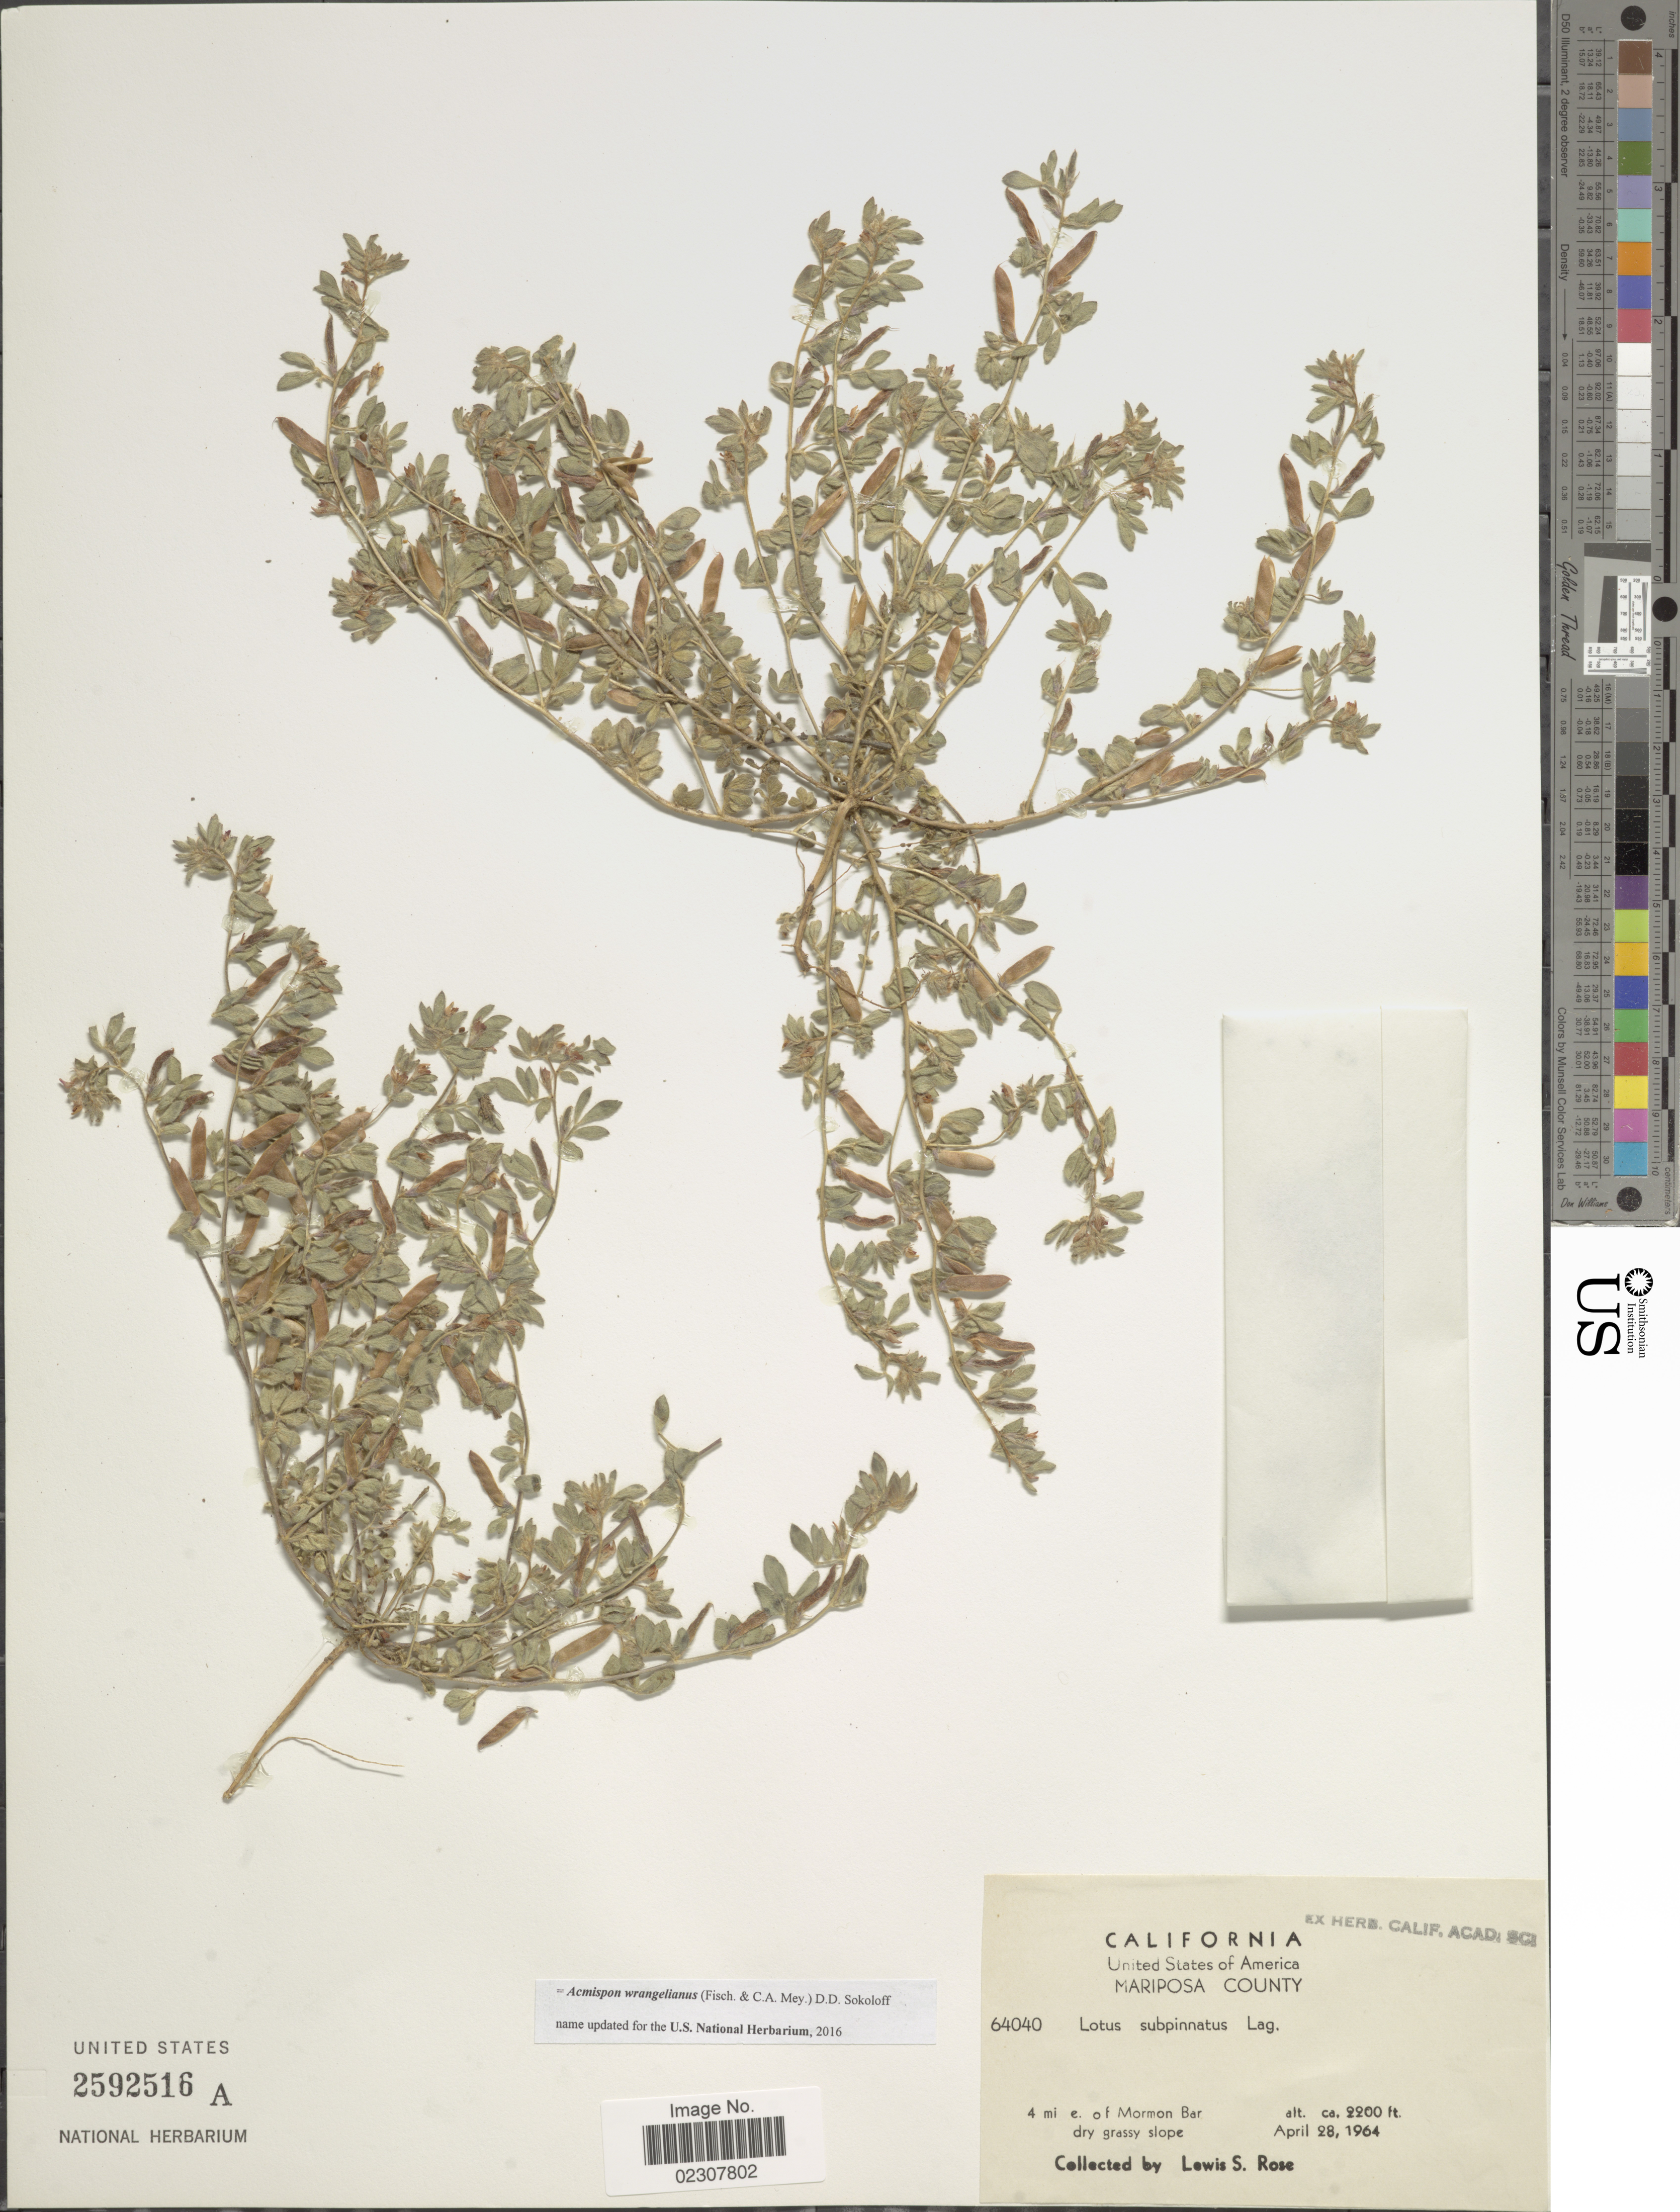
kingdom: Plantae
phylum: Tracheophyta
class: Magnoliopsida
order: Fabales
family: Fabaceae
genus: Acmispon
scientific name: Acmispon wrangelianus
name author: (Fisch. & C.A. Mey.) D.D. Sokoloff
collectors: L. S. Rose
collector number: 64040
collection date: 1964-04-28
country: United States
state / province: California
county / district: Mariposa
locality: Mariposa County, 4 mi. e. of Mormon Bar, dry grassy slope.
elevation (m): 671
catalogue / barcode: US 2592516A